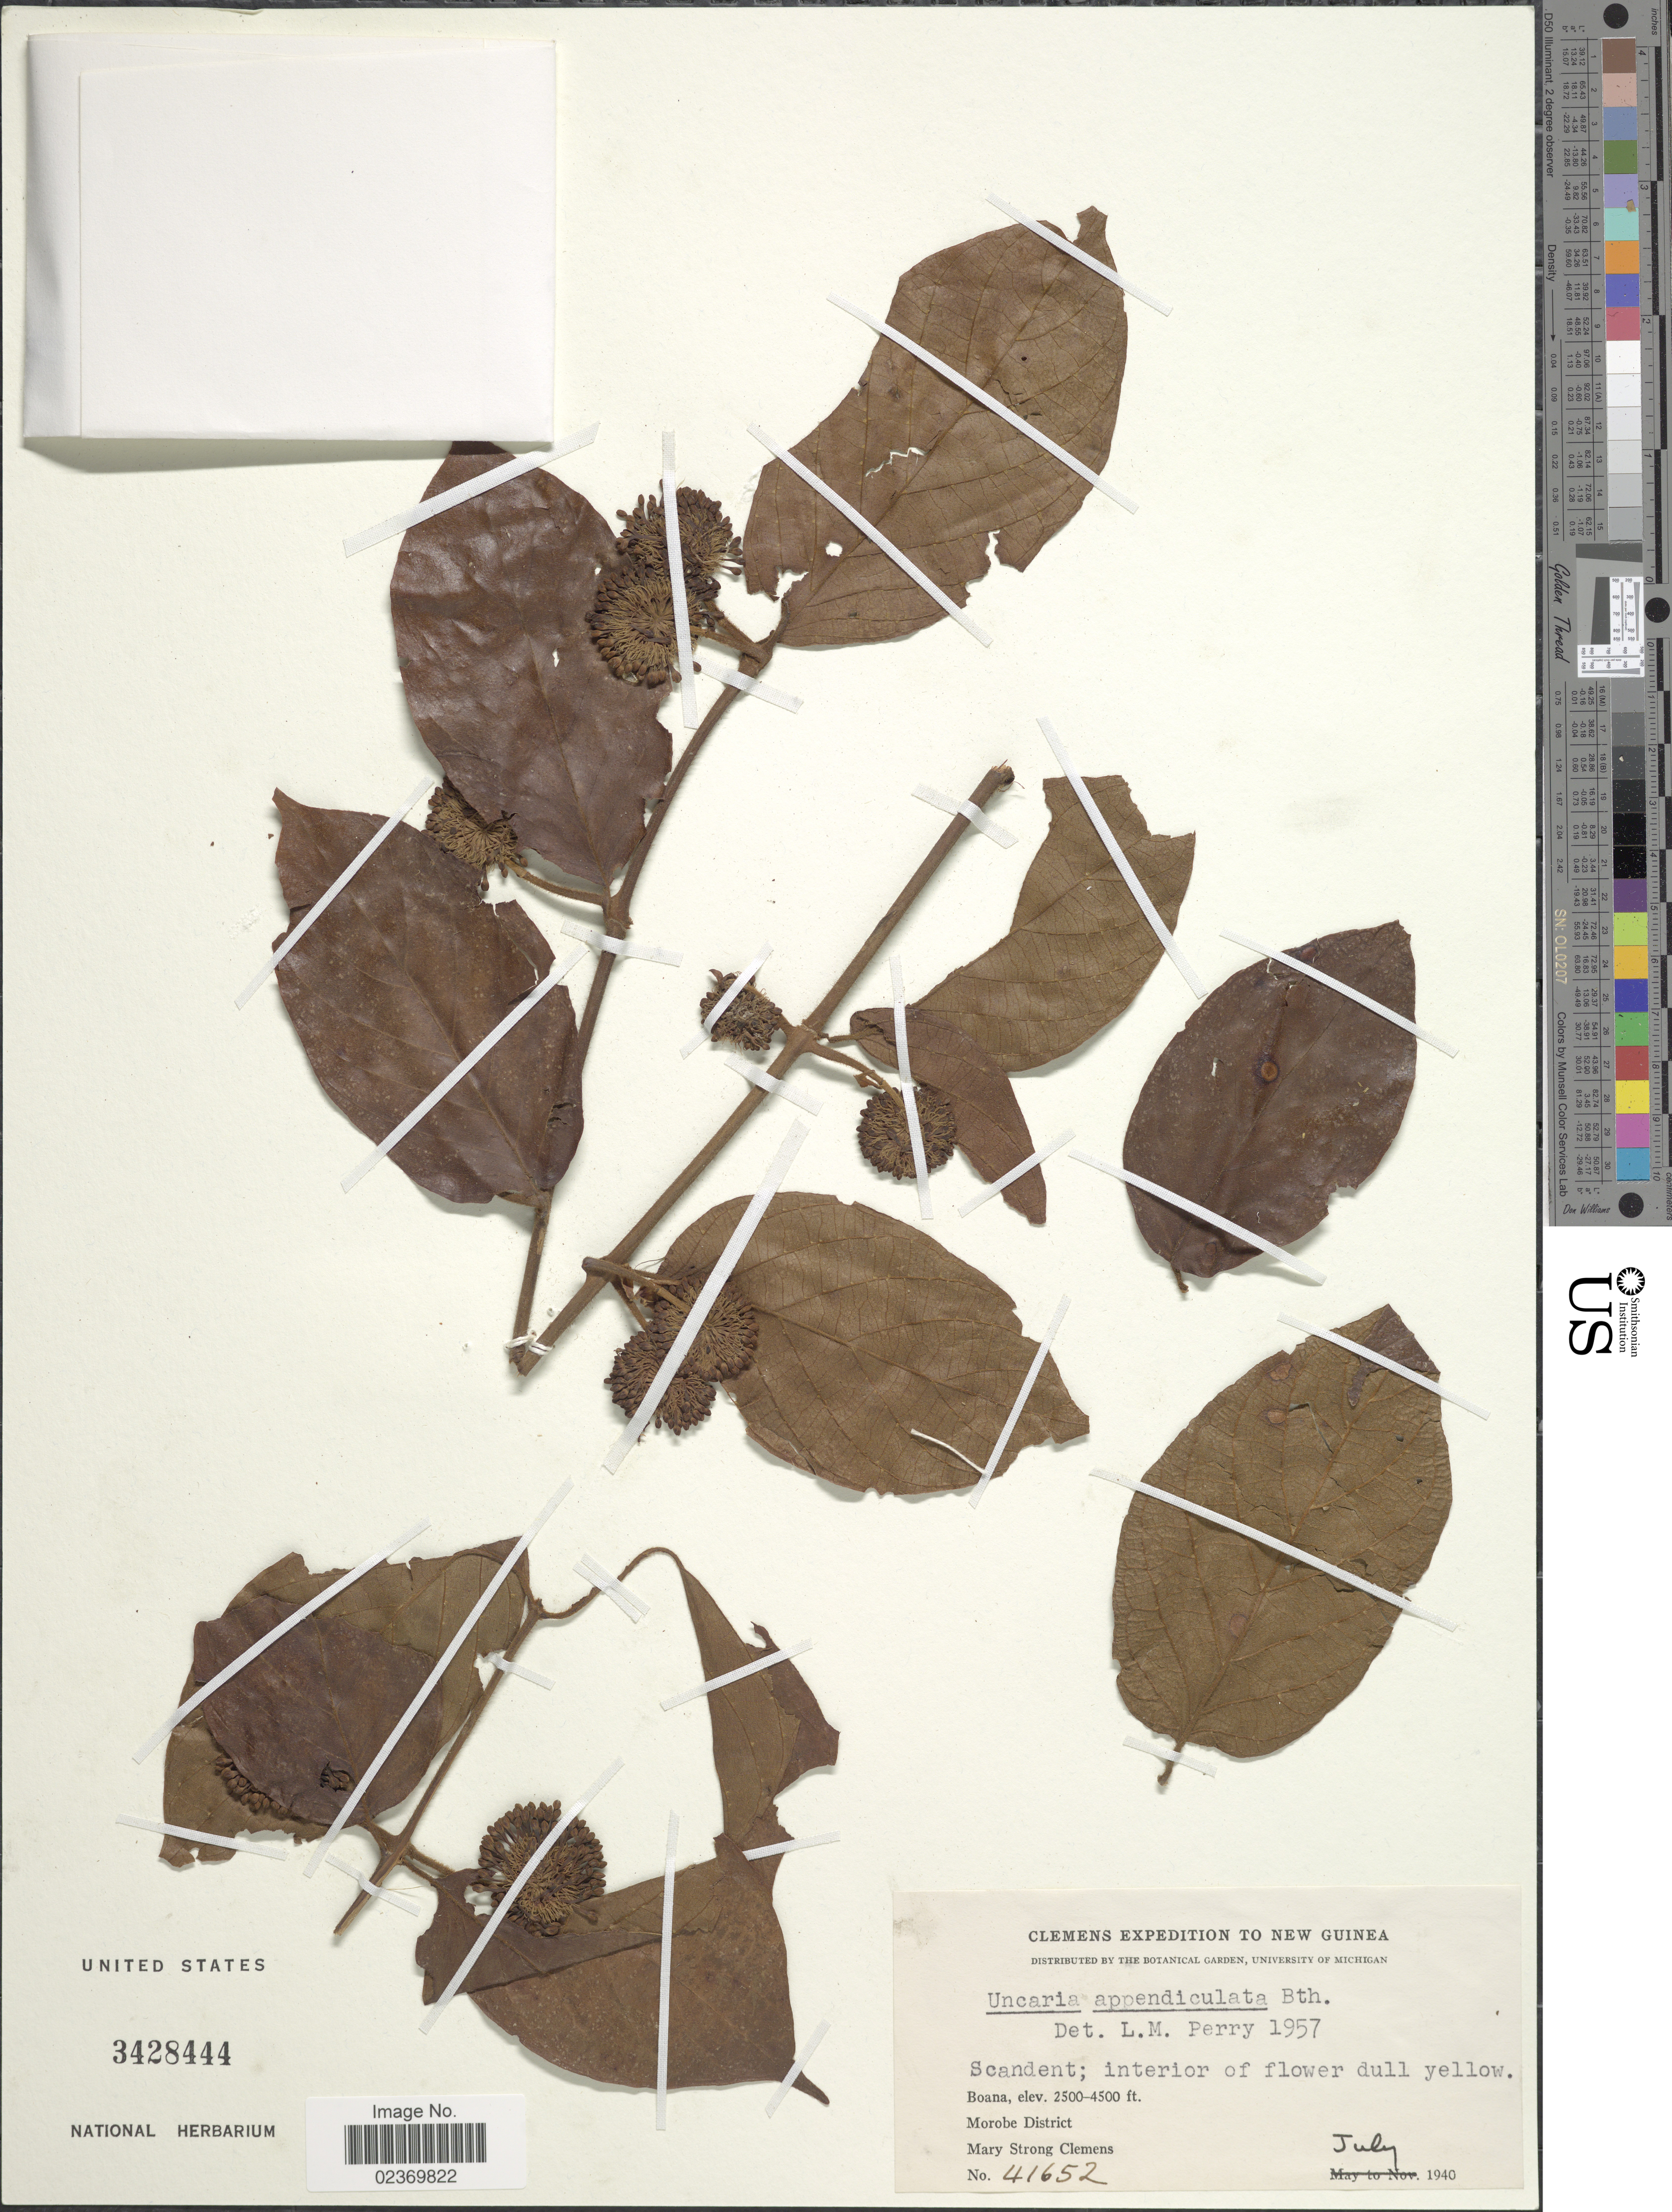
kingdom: Plantae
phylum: Tracheophyta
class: Magnoliopsida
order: Gentianales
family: Rubiaceae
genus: Uncaria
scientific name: Uncaria appendiculata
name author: Benth.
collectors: M. S. Clemens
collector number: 41652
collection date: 1940-07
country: Papua New Guinea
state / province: Morobe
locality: New Guinea. Boana, Morobe District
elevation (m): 762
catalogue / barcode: US 3428444